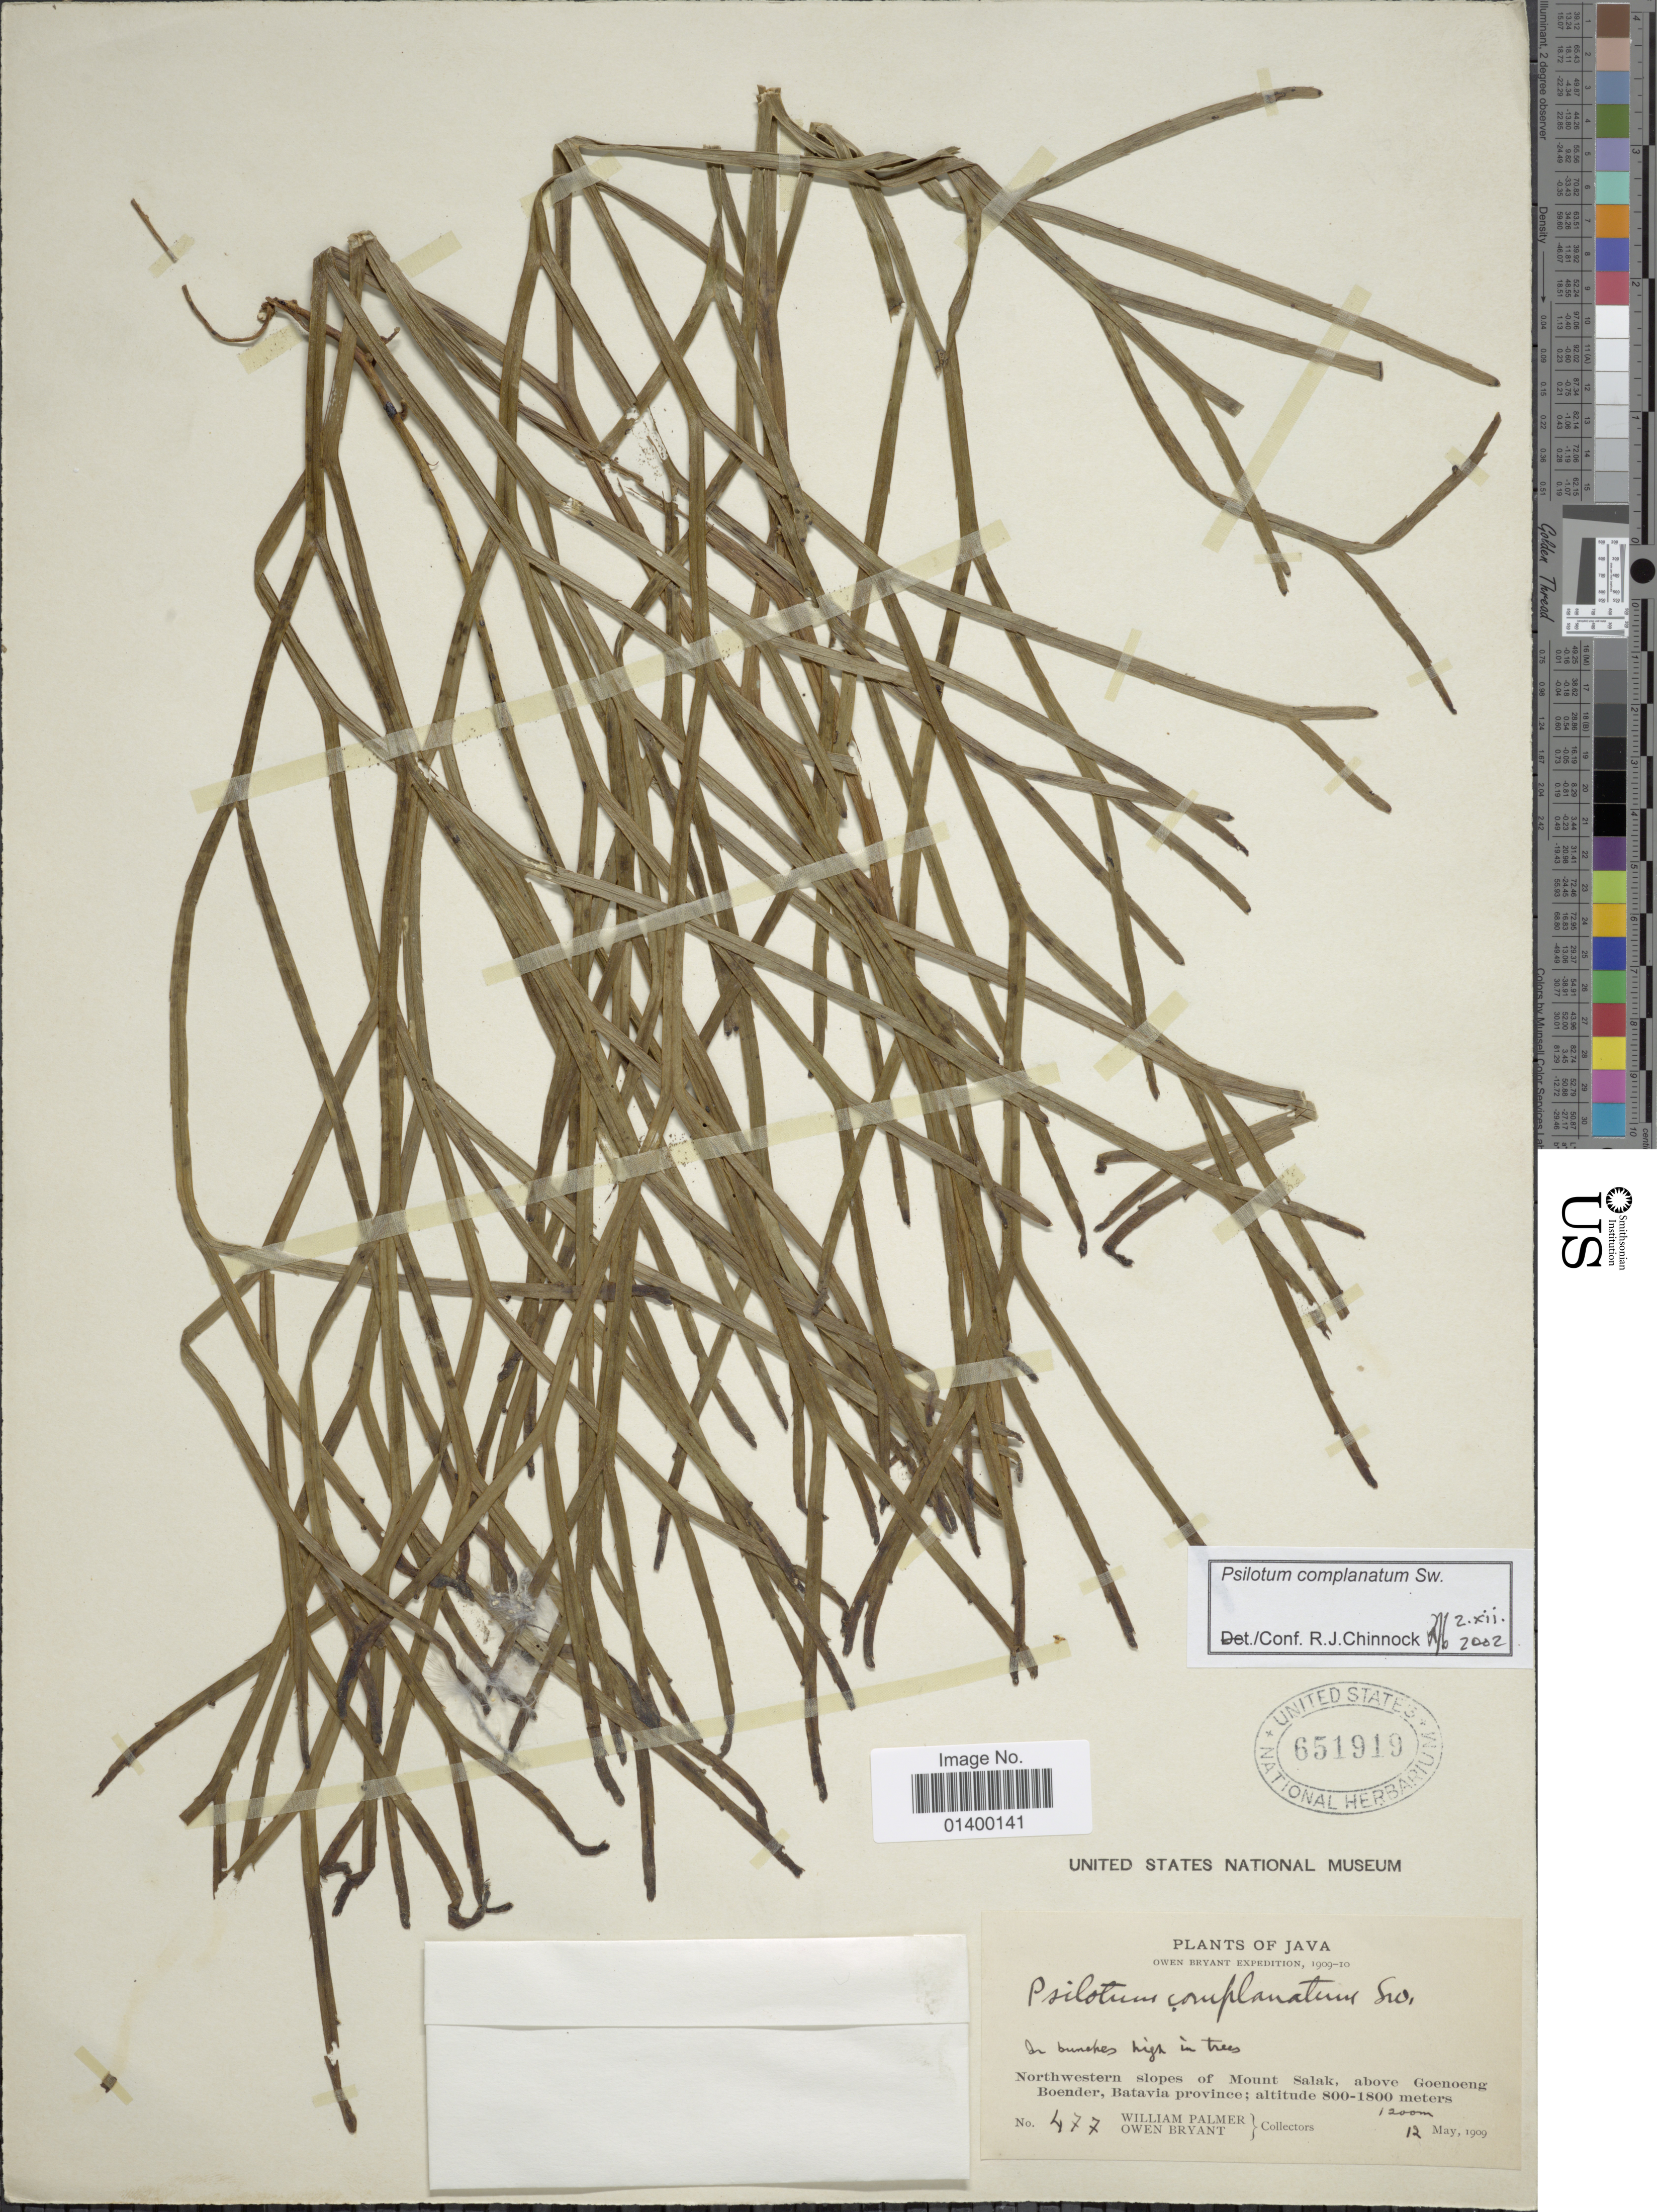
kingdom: Plantae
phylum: Tracheophyta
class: Polypodiopsida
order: Psilotales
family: Psilotaceae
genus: Psilotum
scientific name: Psilotum complanatum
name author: Sw.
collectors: W. Palmer & O. Bryant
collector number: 477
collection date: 1909-05-12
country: Indonesia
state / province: Java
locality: Northwestern slopes of Mount Salak, above Goenoeng Boender, Batavia province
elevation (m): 800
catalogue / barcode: US 651919